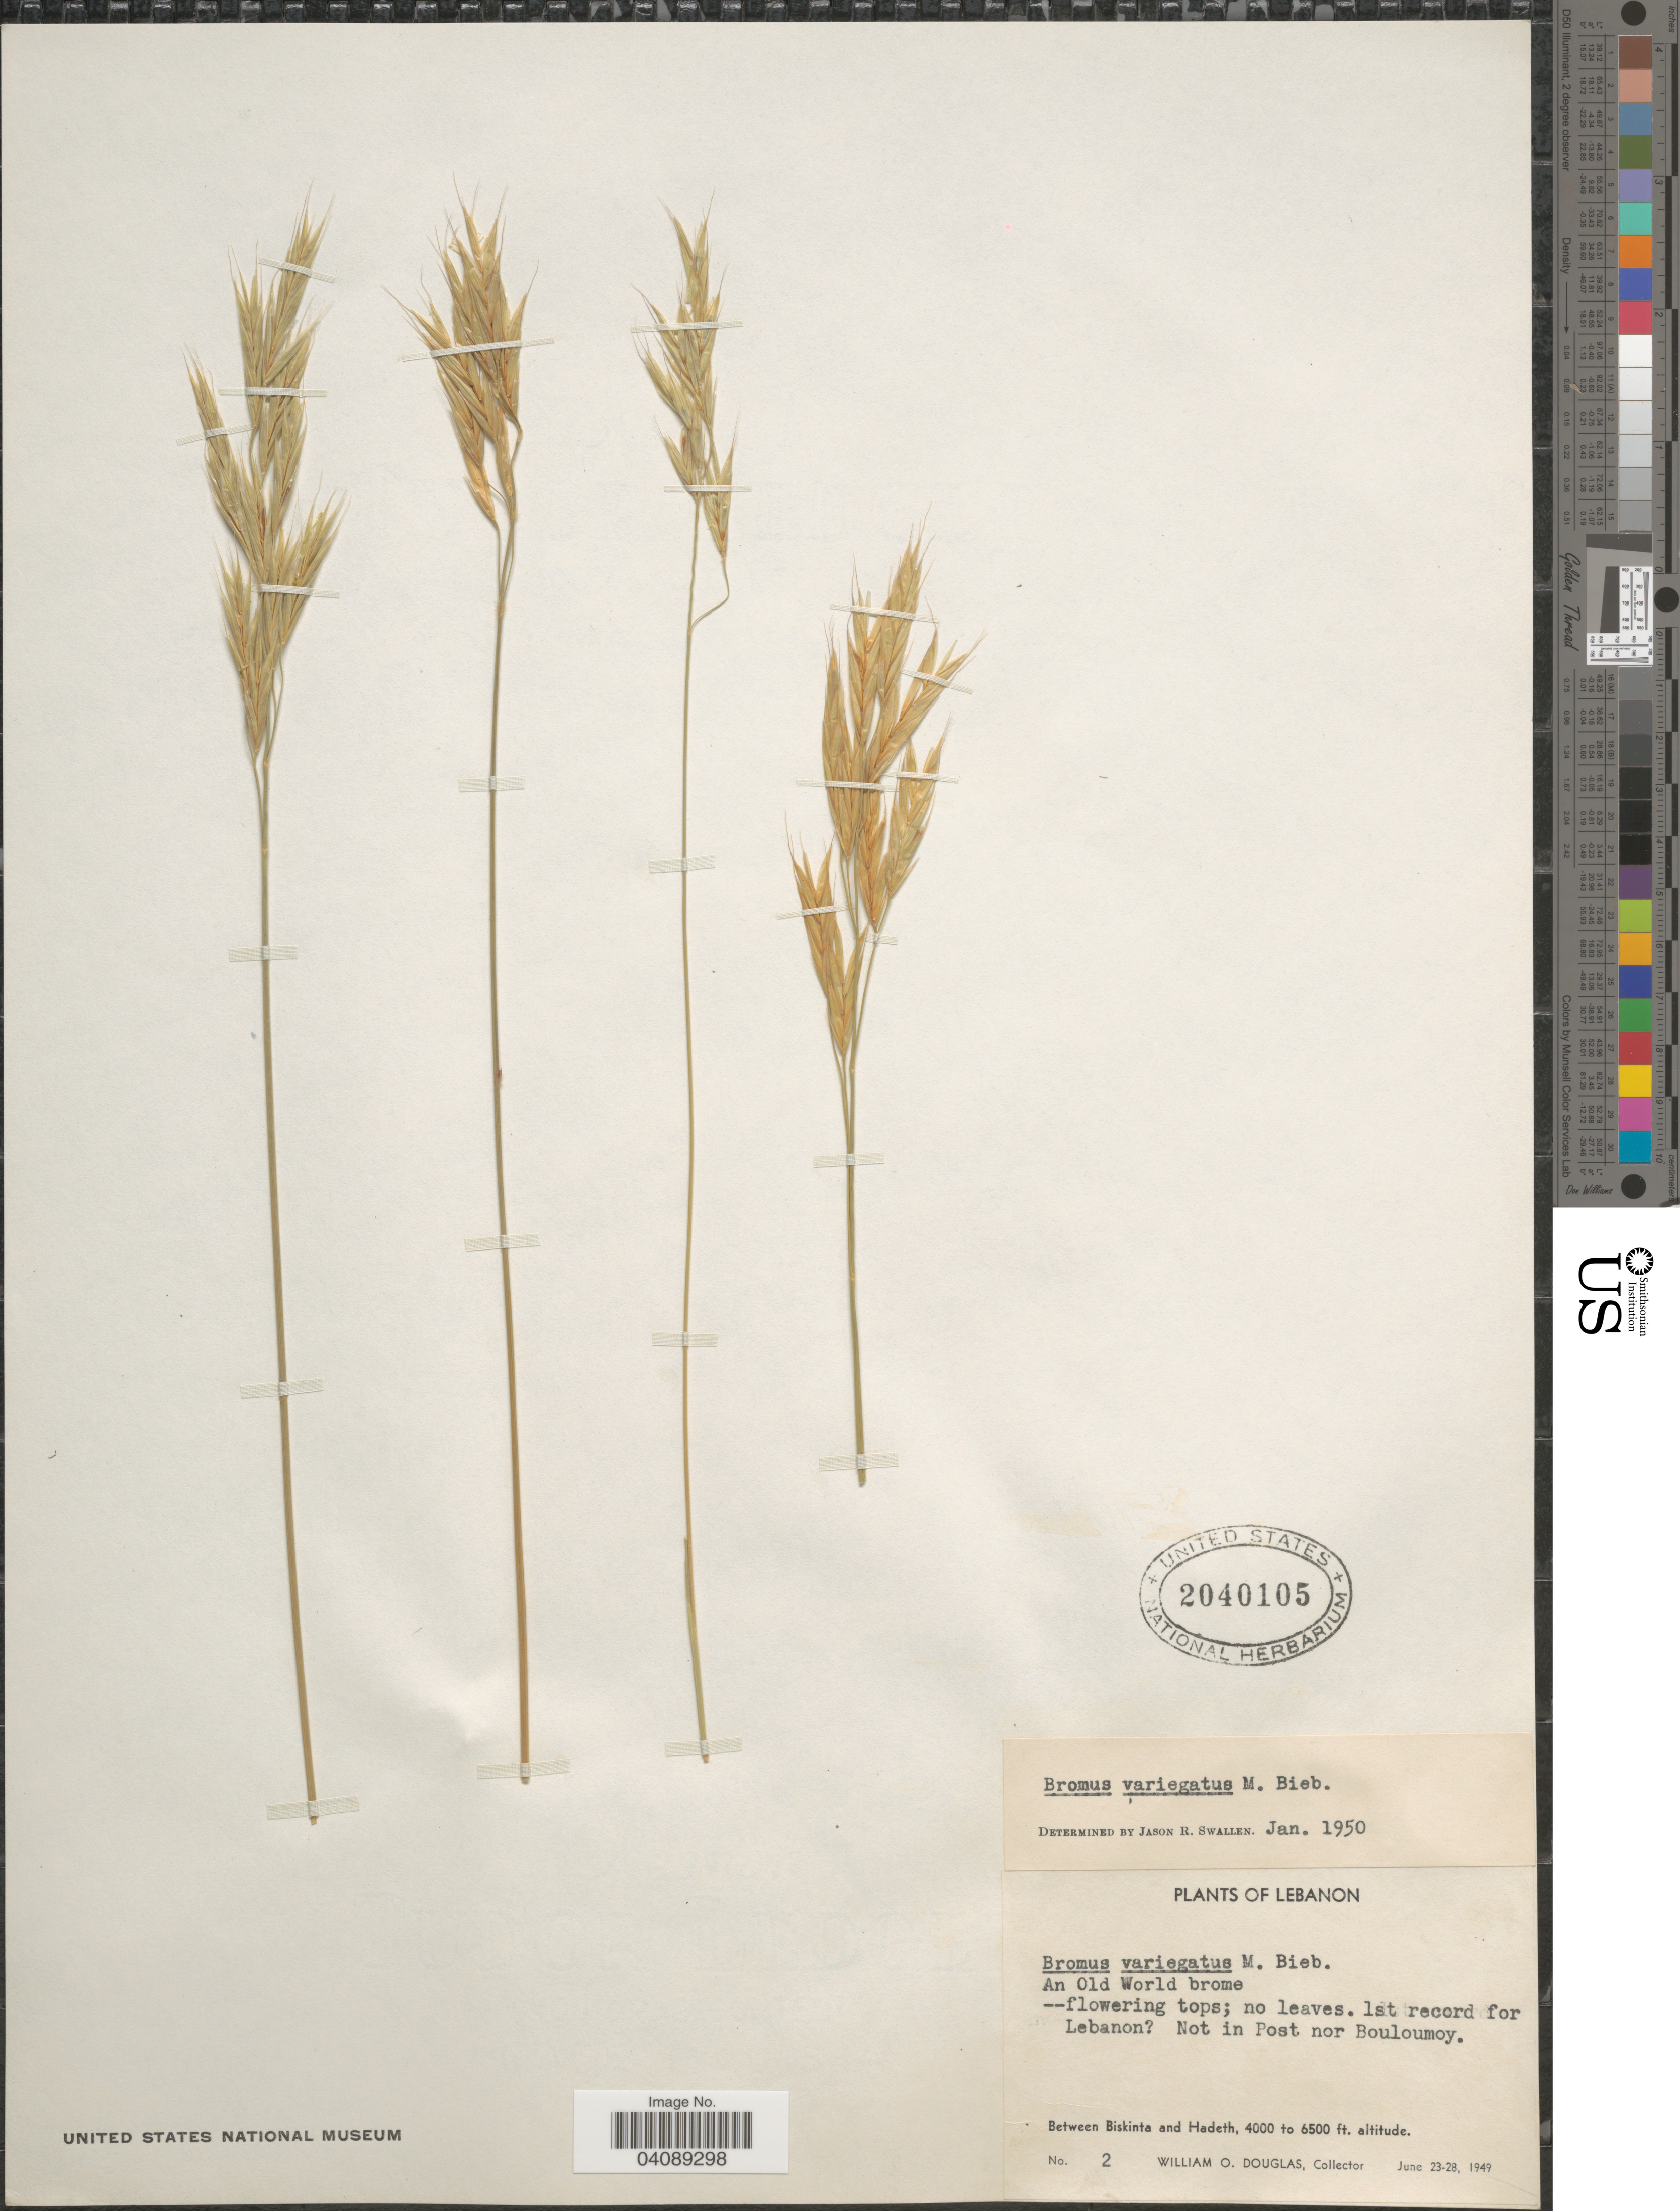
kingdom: Plantae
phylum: Tracheophyta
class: Liliopsida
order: Poales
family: Poaceae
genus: Bromus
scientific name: Bromus variegatus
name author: M. Bieb.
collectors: W. Douglas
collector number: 2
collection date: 1949-06-23/1949-06-28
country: Lebanon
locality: Between Bikinta and Hadeth.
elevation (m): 1219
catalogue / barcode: US 2040105